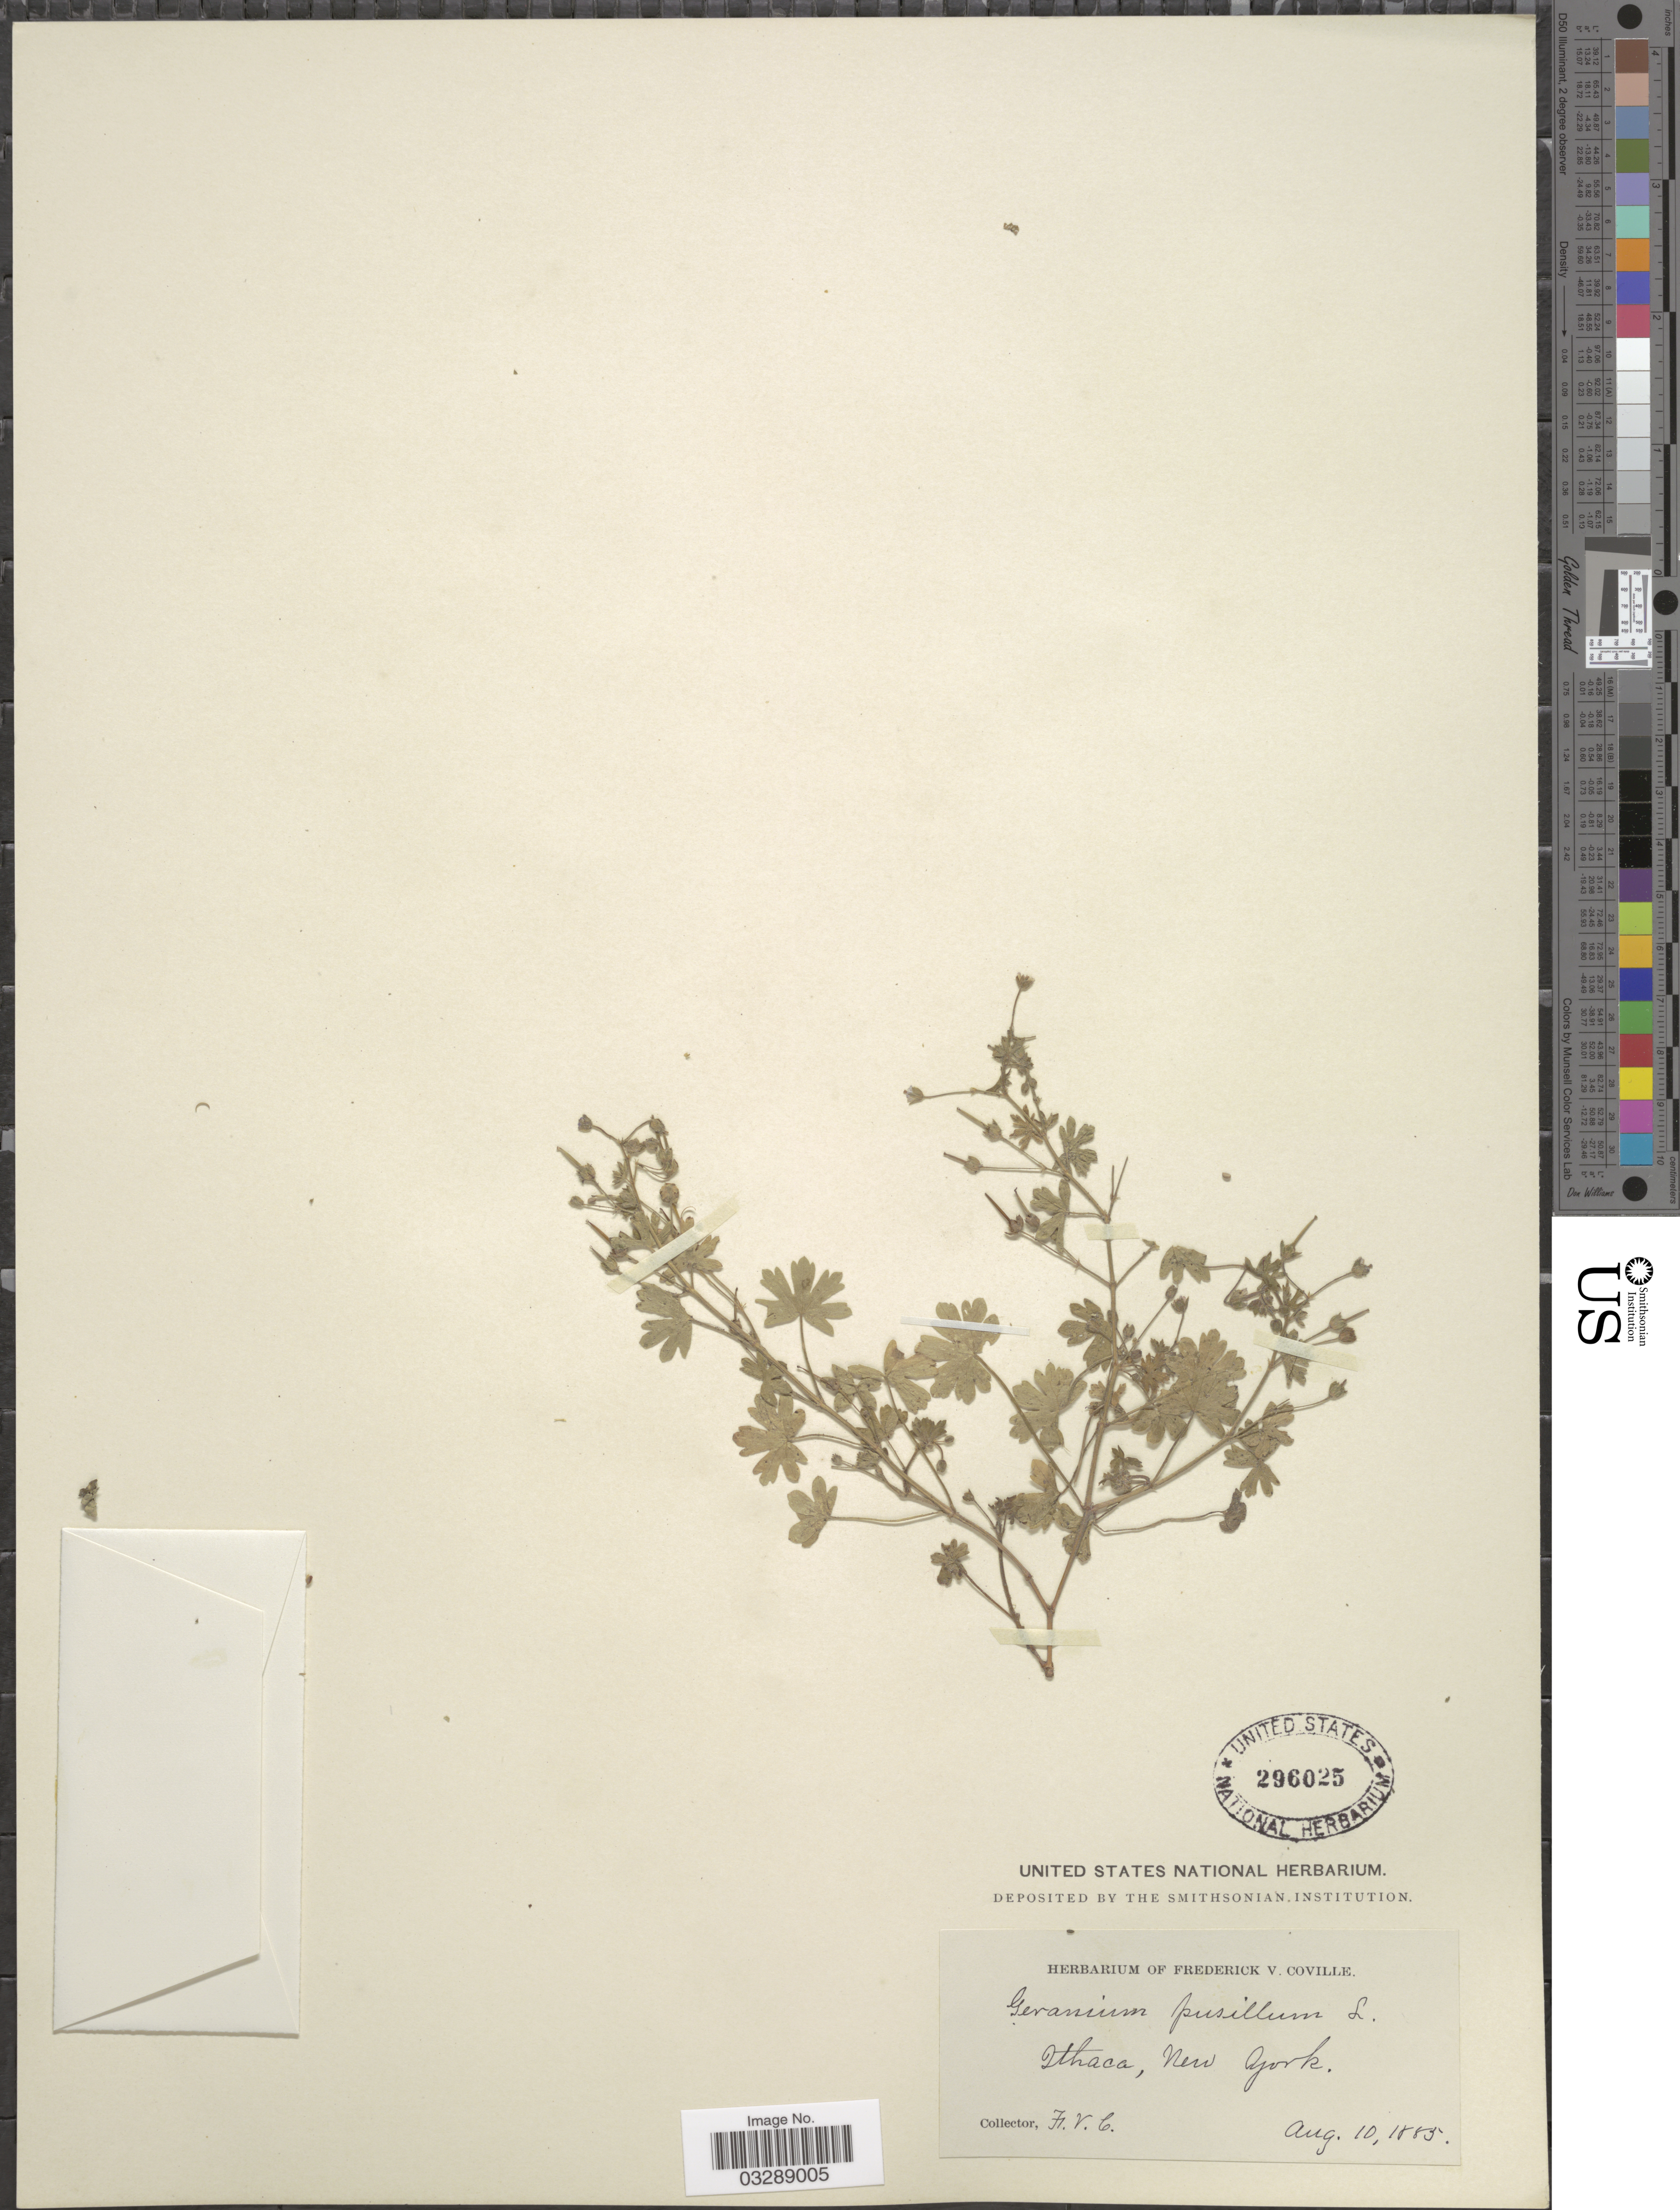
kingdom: Plantae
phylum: Tracheophyta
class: Magnoliopsida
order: Geraniales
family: Geraniaceae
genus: Geranium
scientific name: Geranium pusillum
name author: L.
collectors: F. V. Coville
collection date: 1885-08-10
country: United States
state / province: New York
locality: Ithaca.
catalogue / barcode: US 296025